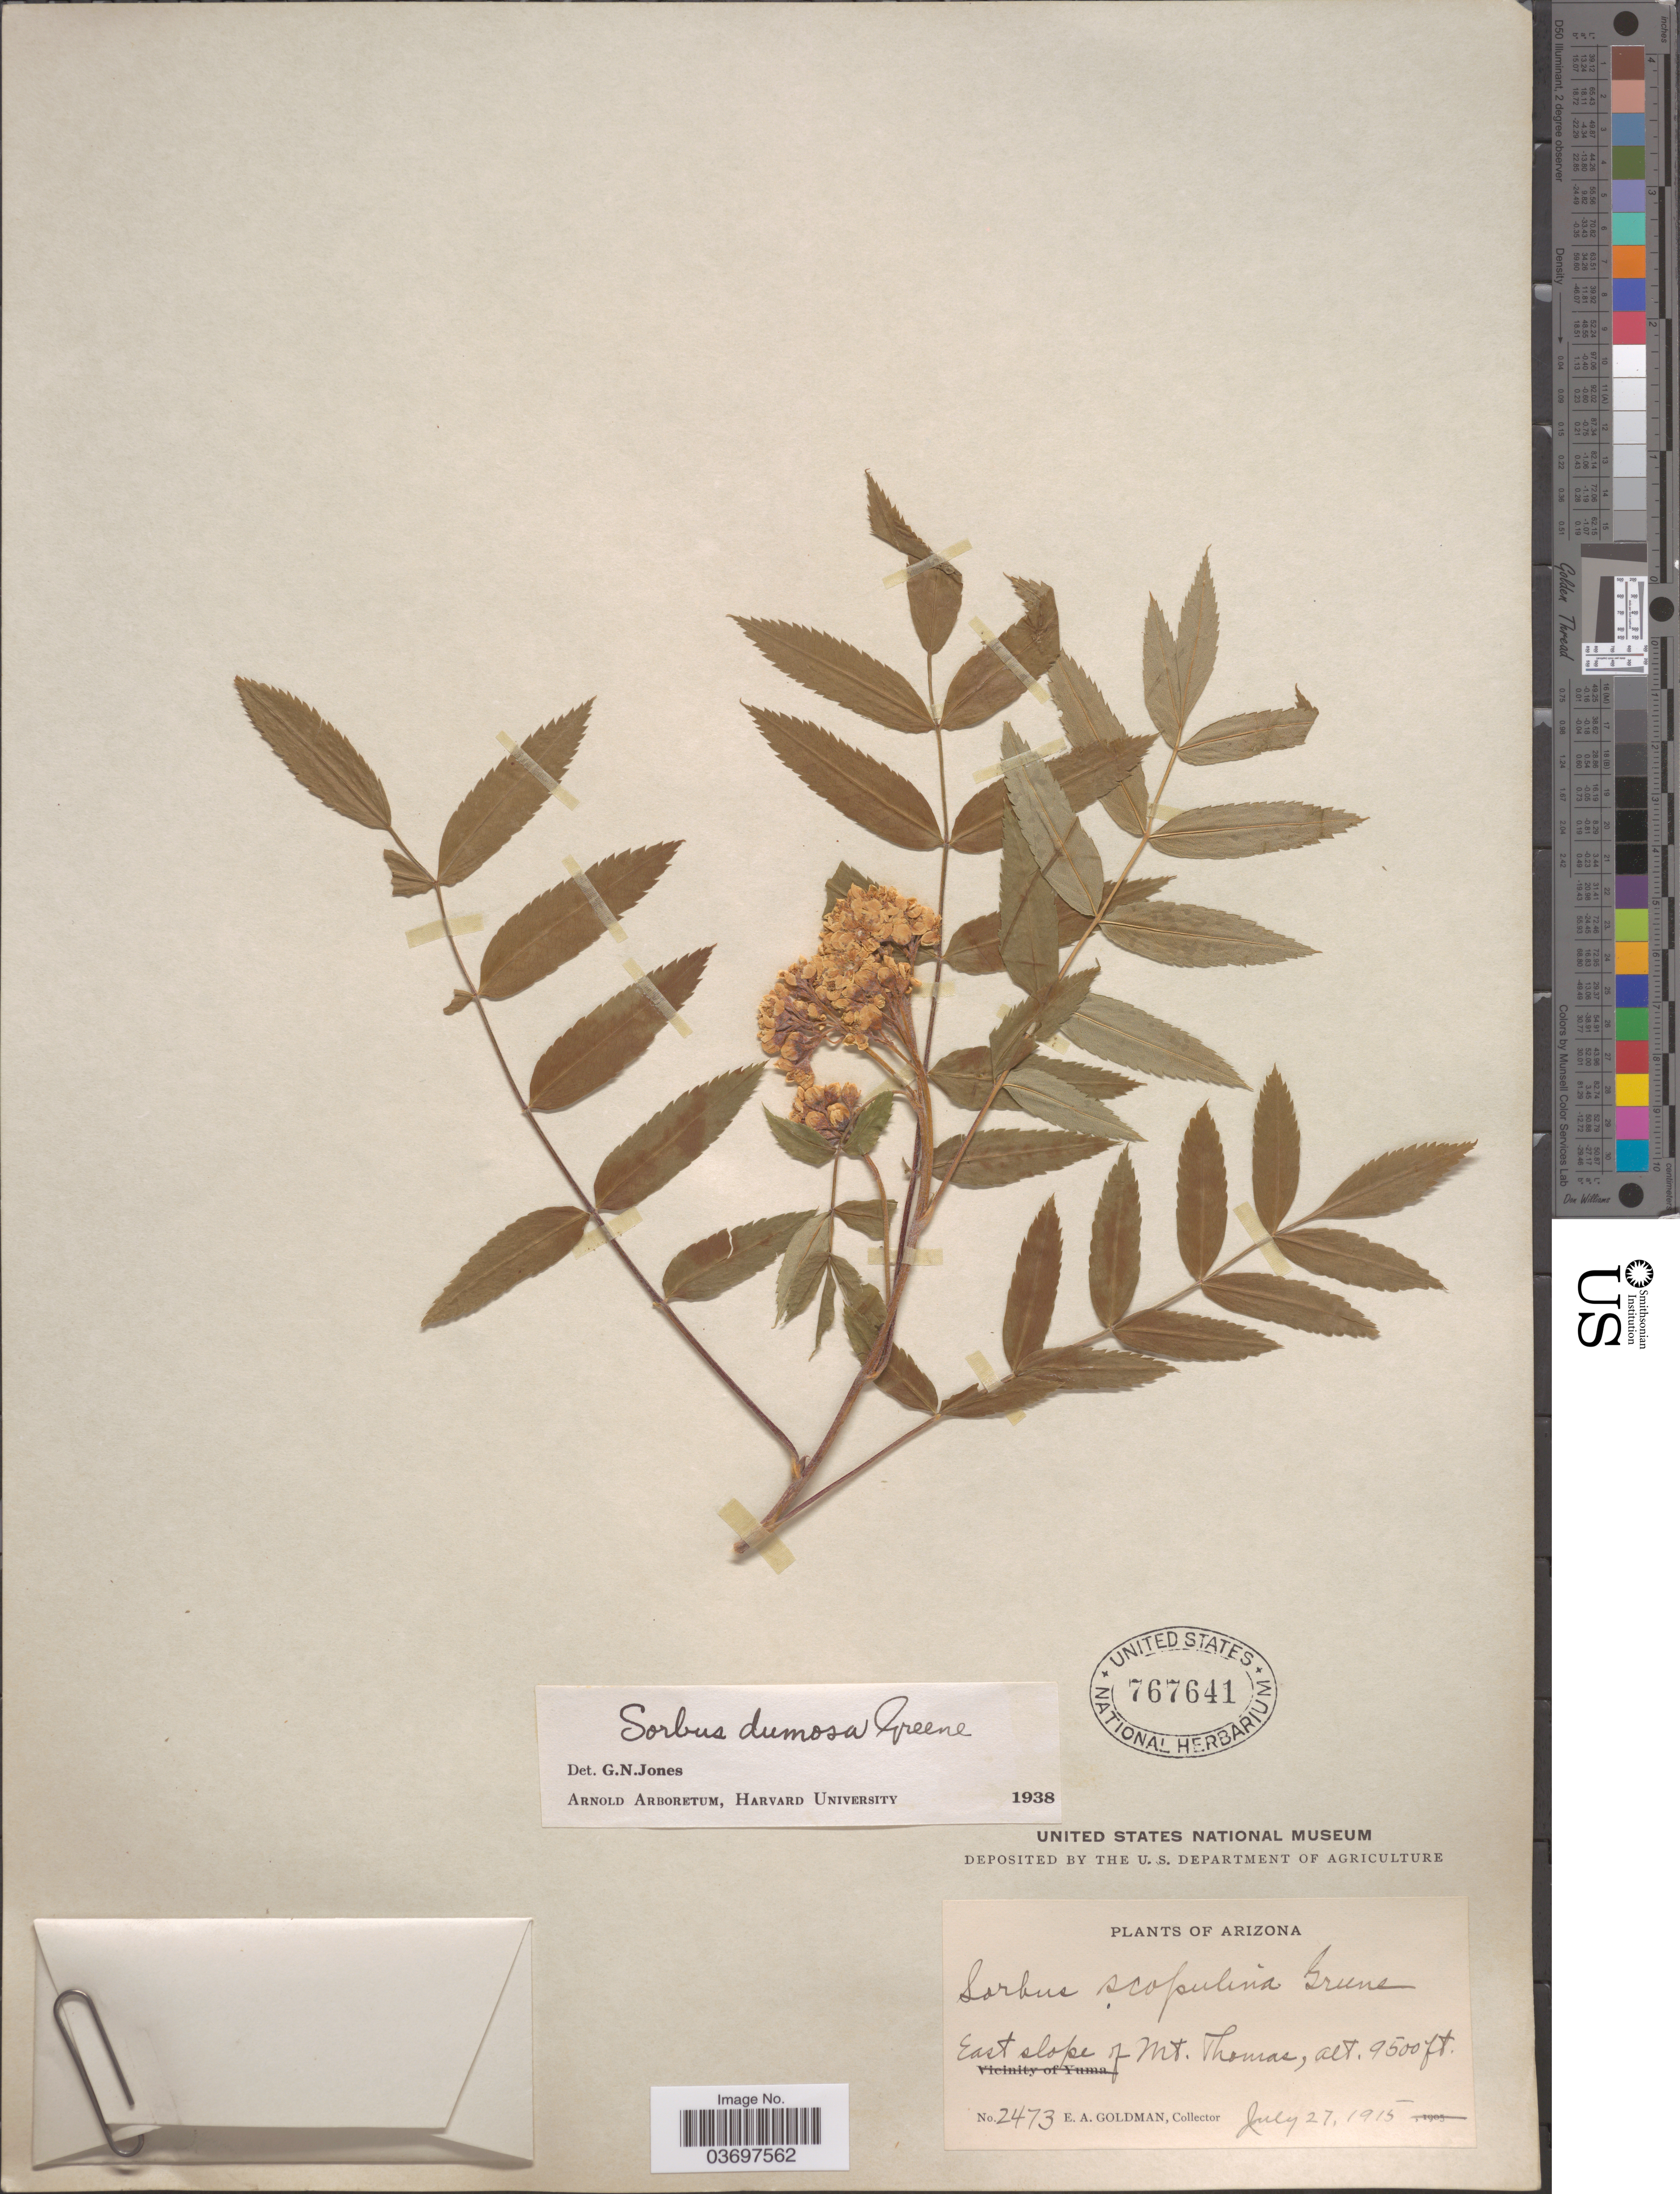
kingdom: Plantae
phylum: Tracheophyta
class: Magnoliopsida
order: Rosales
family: Rosaceae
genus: Sorbus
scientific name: Sorbus dumosa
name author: Greene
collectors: E. A. Goldman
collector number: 2473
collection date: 1915-07-27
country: United States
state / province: Arizona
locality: East slope of Mt. Thomas.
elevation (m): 2896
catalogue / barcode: US 767641